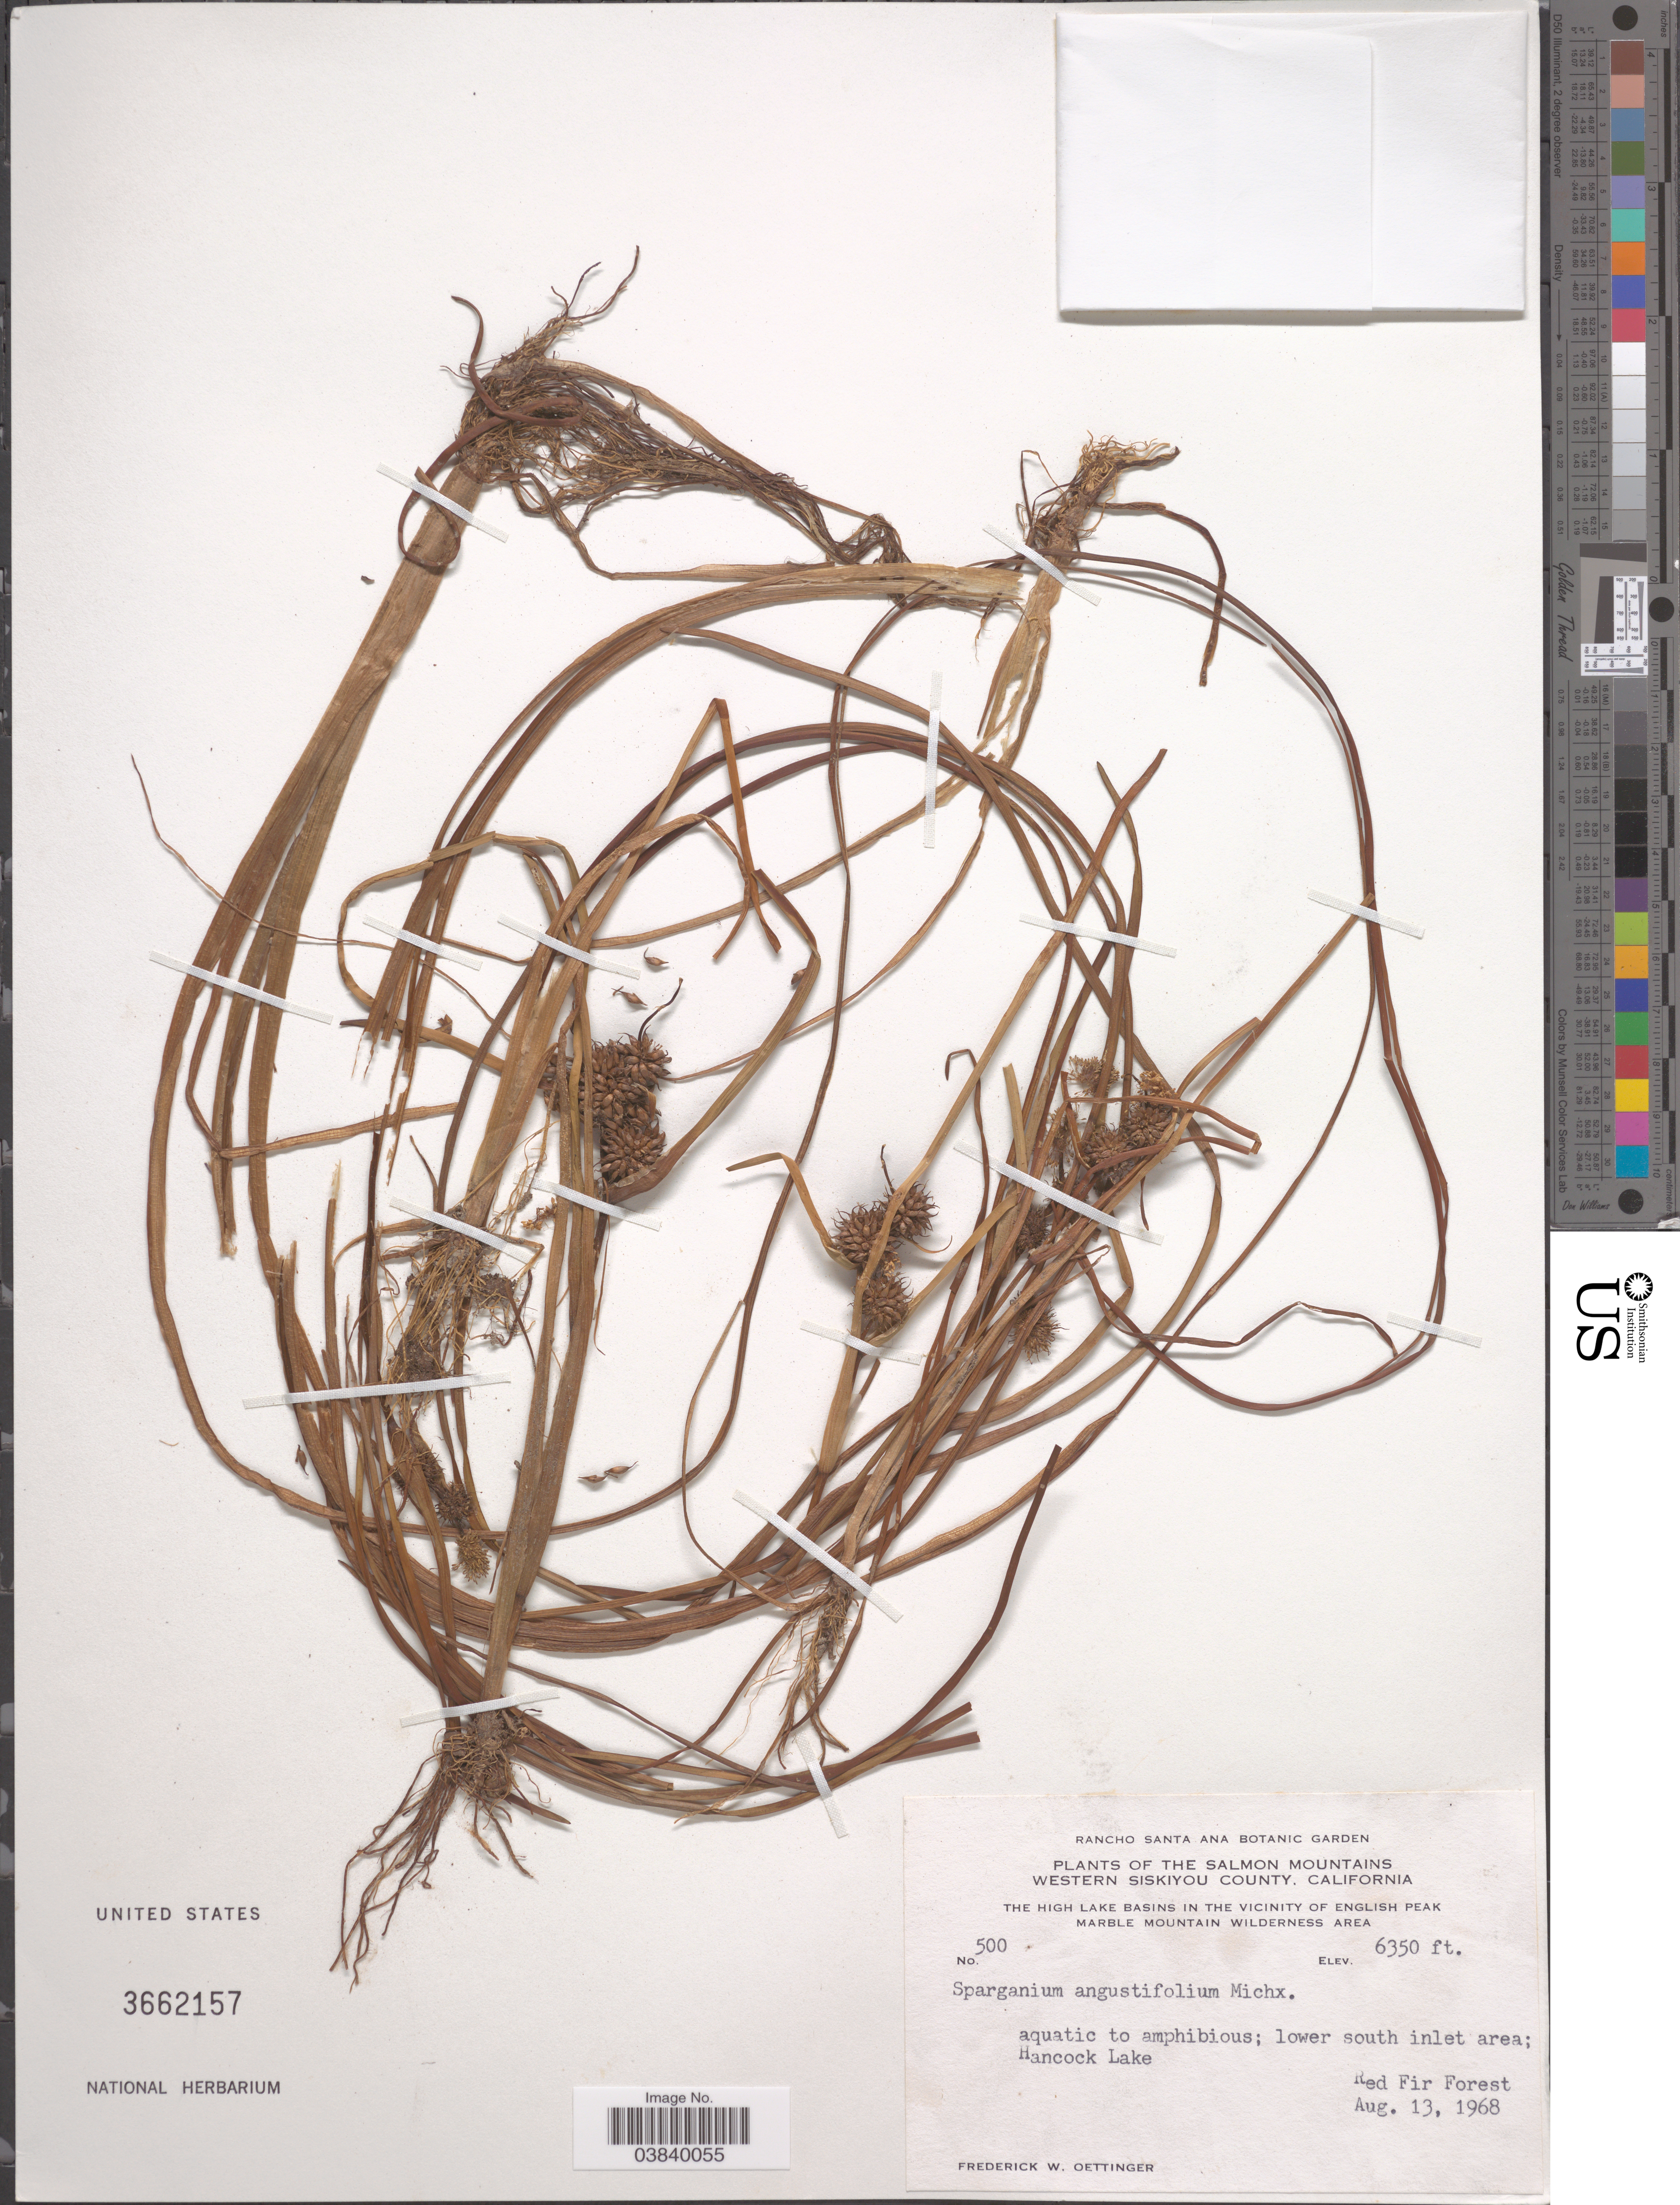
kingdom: Plantae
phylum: Tracheophyta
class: Liliopsida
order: Poales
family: Typhaceae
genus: Sparganium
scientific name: Sparganium angustifolium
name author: Michx.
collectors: F. Oettinger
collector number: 500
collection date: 1968-08-13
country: United States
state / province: California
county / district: Siskiyou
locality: Salmon Mountains. Western Siskiyou County. The High Lake Basins in the vicinity of English Peak Marble Mountain Wilderness Area, lower south inlet area; Hancock Lake. Red Fir Forest.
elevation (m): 1935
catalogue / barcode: US 3662157